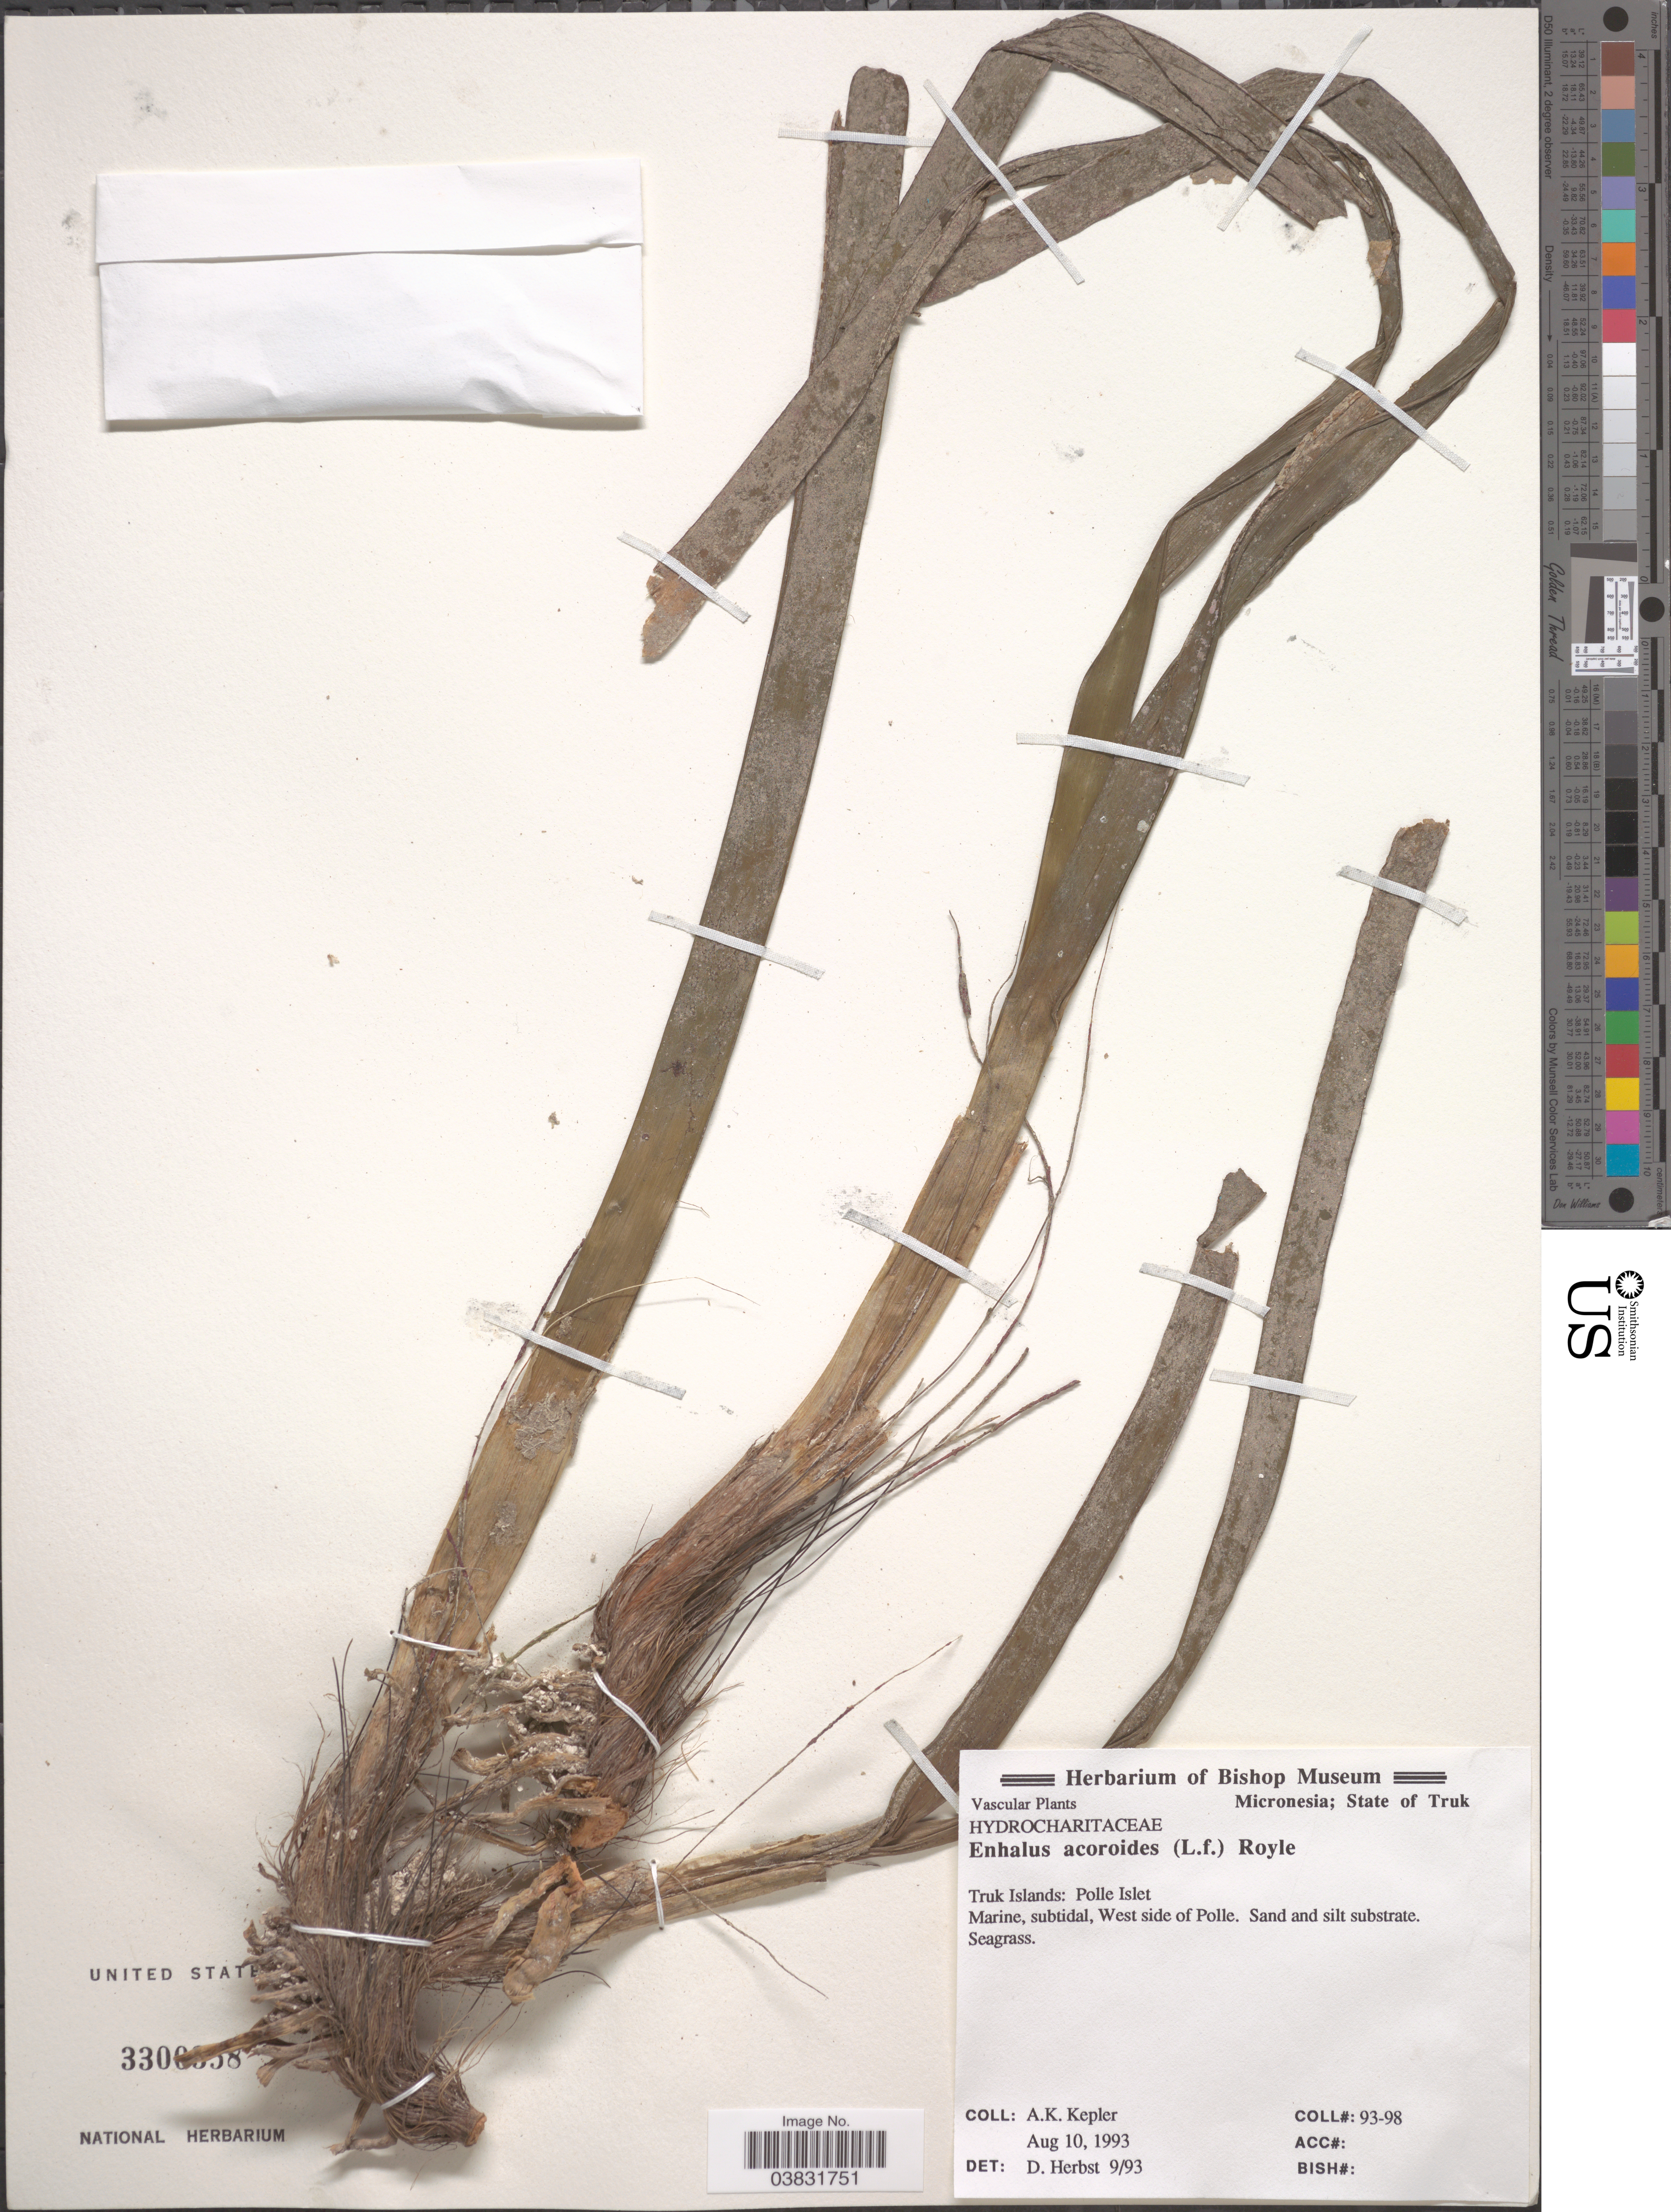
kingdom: Plantae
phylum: Tracheophyta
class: Liliopsida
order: Alismatales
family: Hydrocharitaceae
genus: Enhalus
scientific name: Enhalus acoroides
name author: (L. f.) Royle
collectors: A. K. Kepler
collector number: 93-98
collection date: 1993-08-10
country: Micronesia, Federated States of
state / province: Truk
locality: Truk Islands: Polle Islet. Marine, subtidal, West side of Polle.